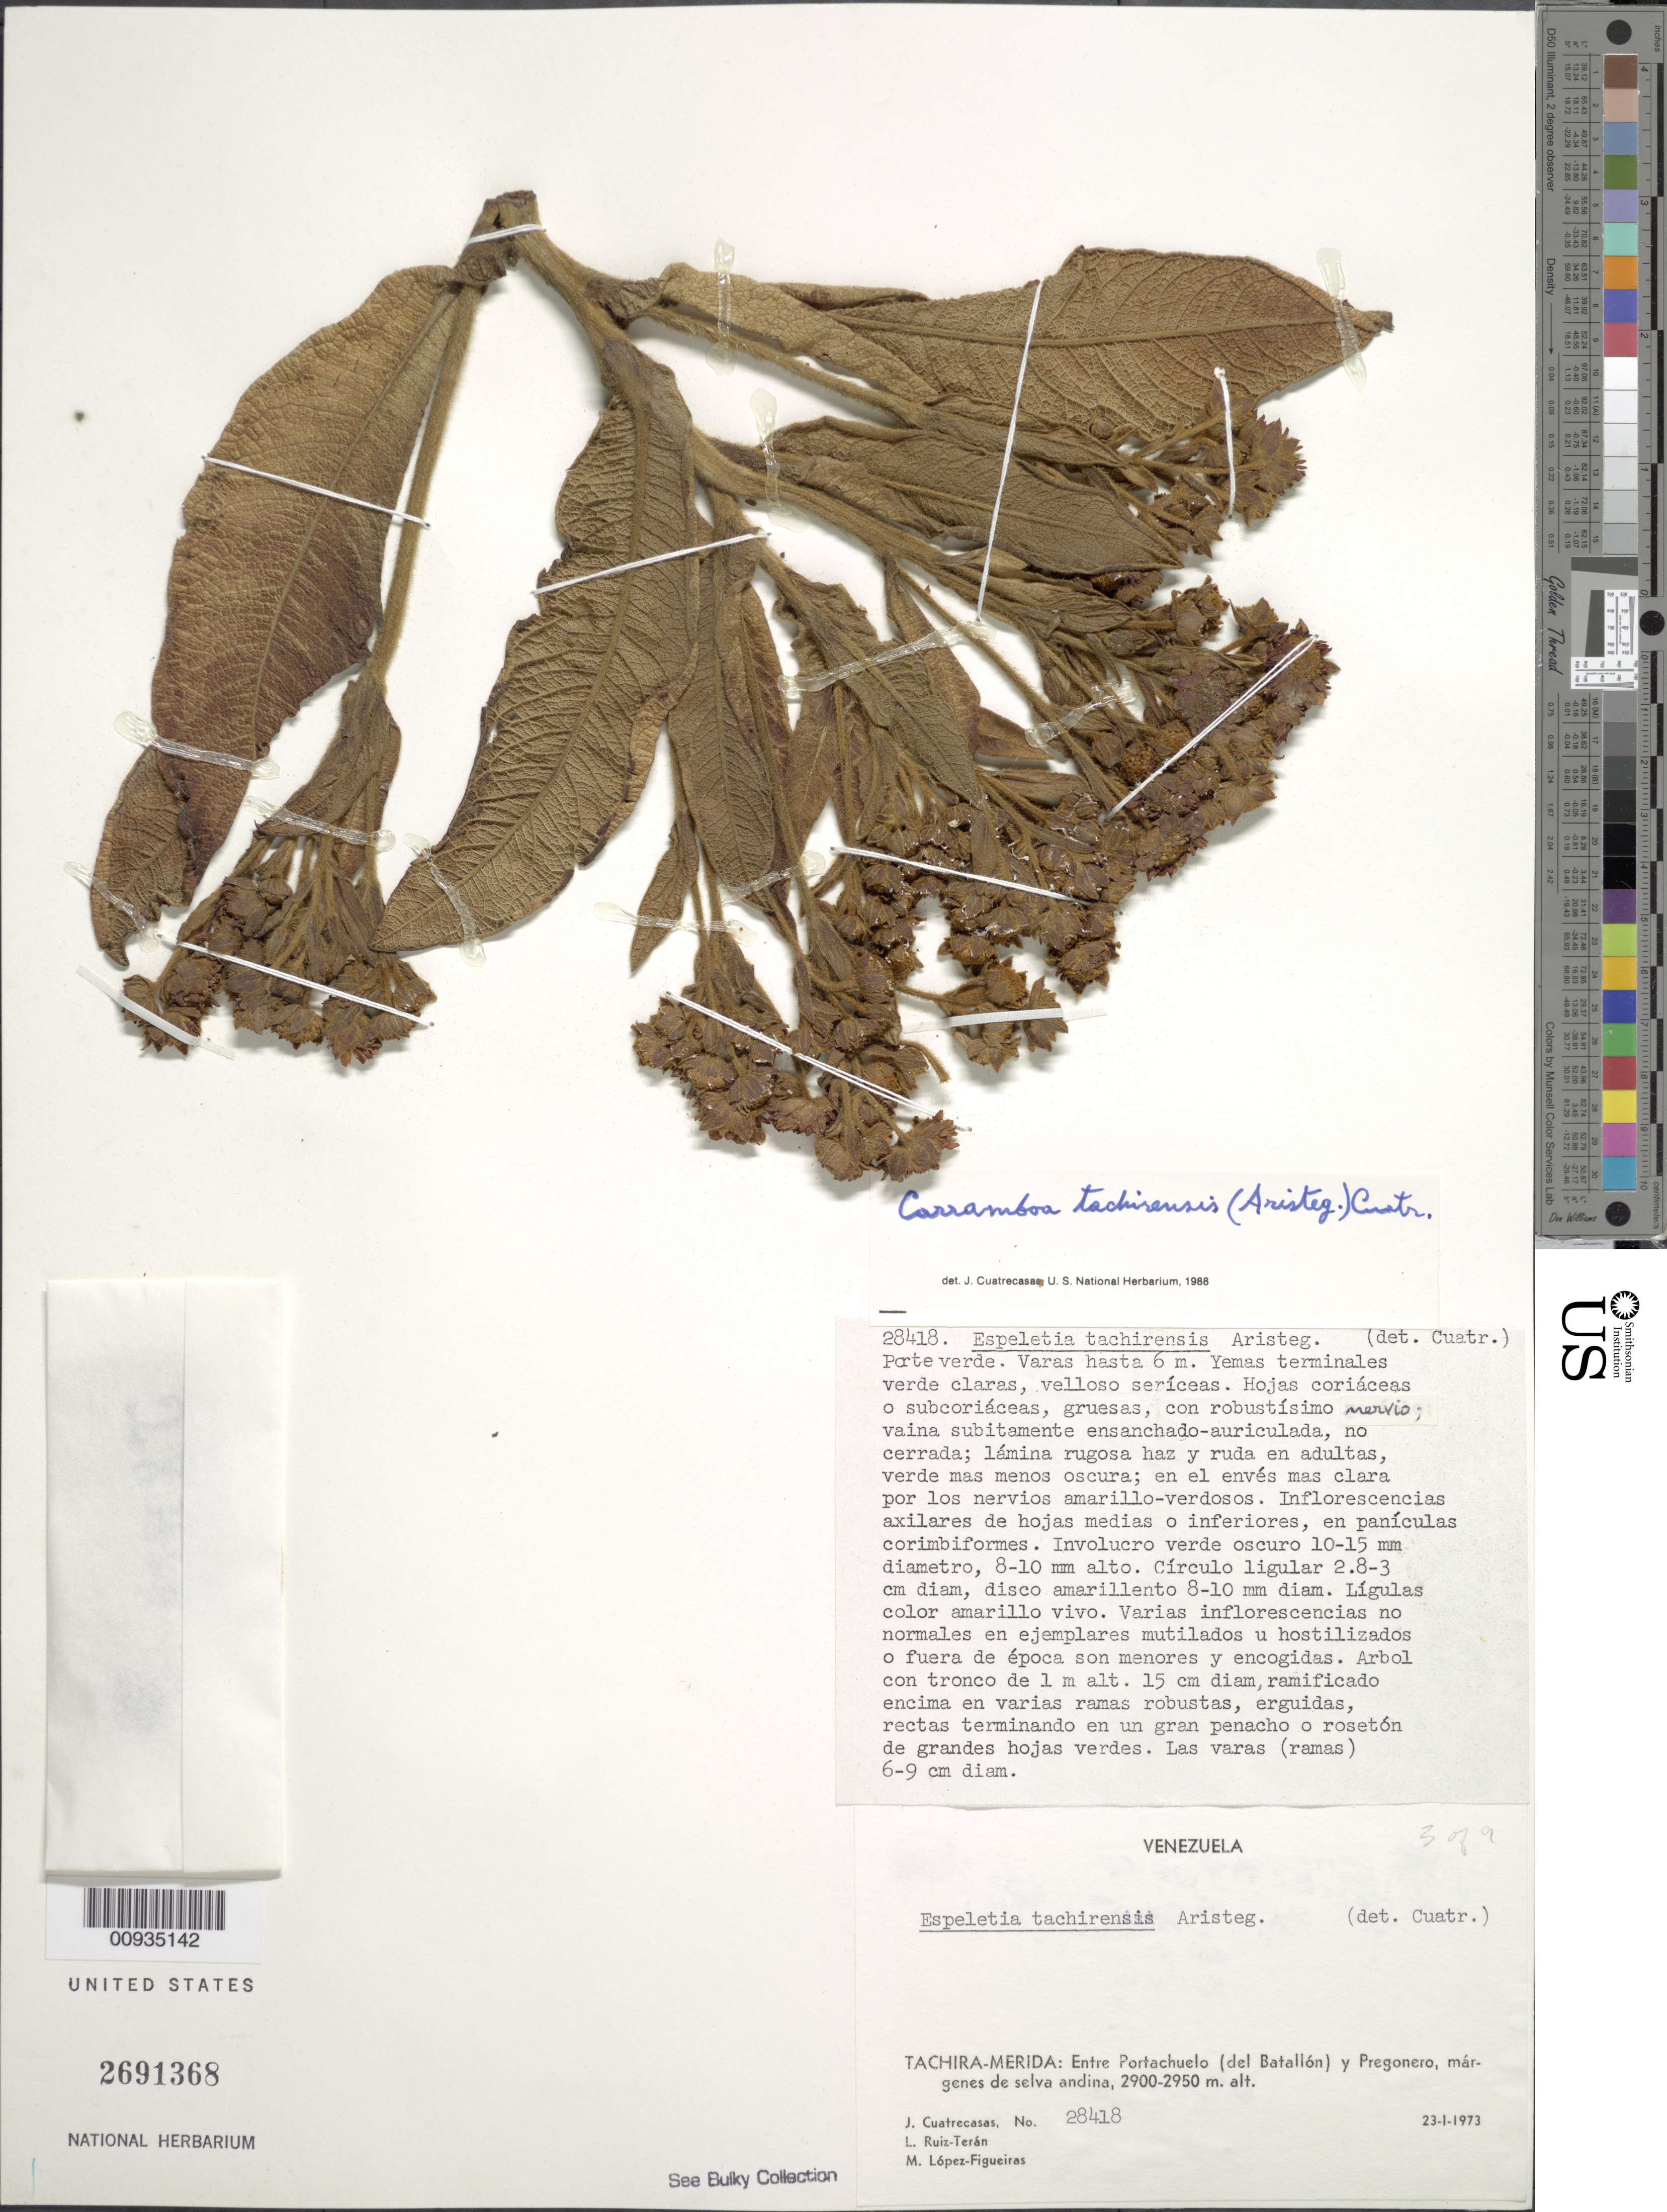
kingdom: Plantae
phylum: Tracheophyta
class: Magnoliopsida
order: Asterales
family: Asteraceae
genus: Carramboa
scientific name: Carramboa tachirensis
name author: (Aristeg.) Cuatrec.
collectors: J. Cuatrecasas, L. E. Ruíz-Terán & M. López Figueiras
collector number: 28418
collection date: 1973-01-23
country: Venezuela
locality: Tachira-Merida: Entre Portachuelo (del Batallon) y Pregonero, margenes de selva andina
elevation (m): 2900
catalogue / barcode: US 2691368